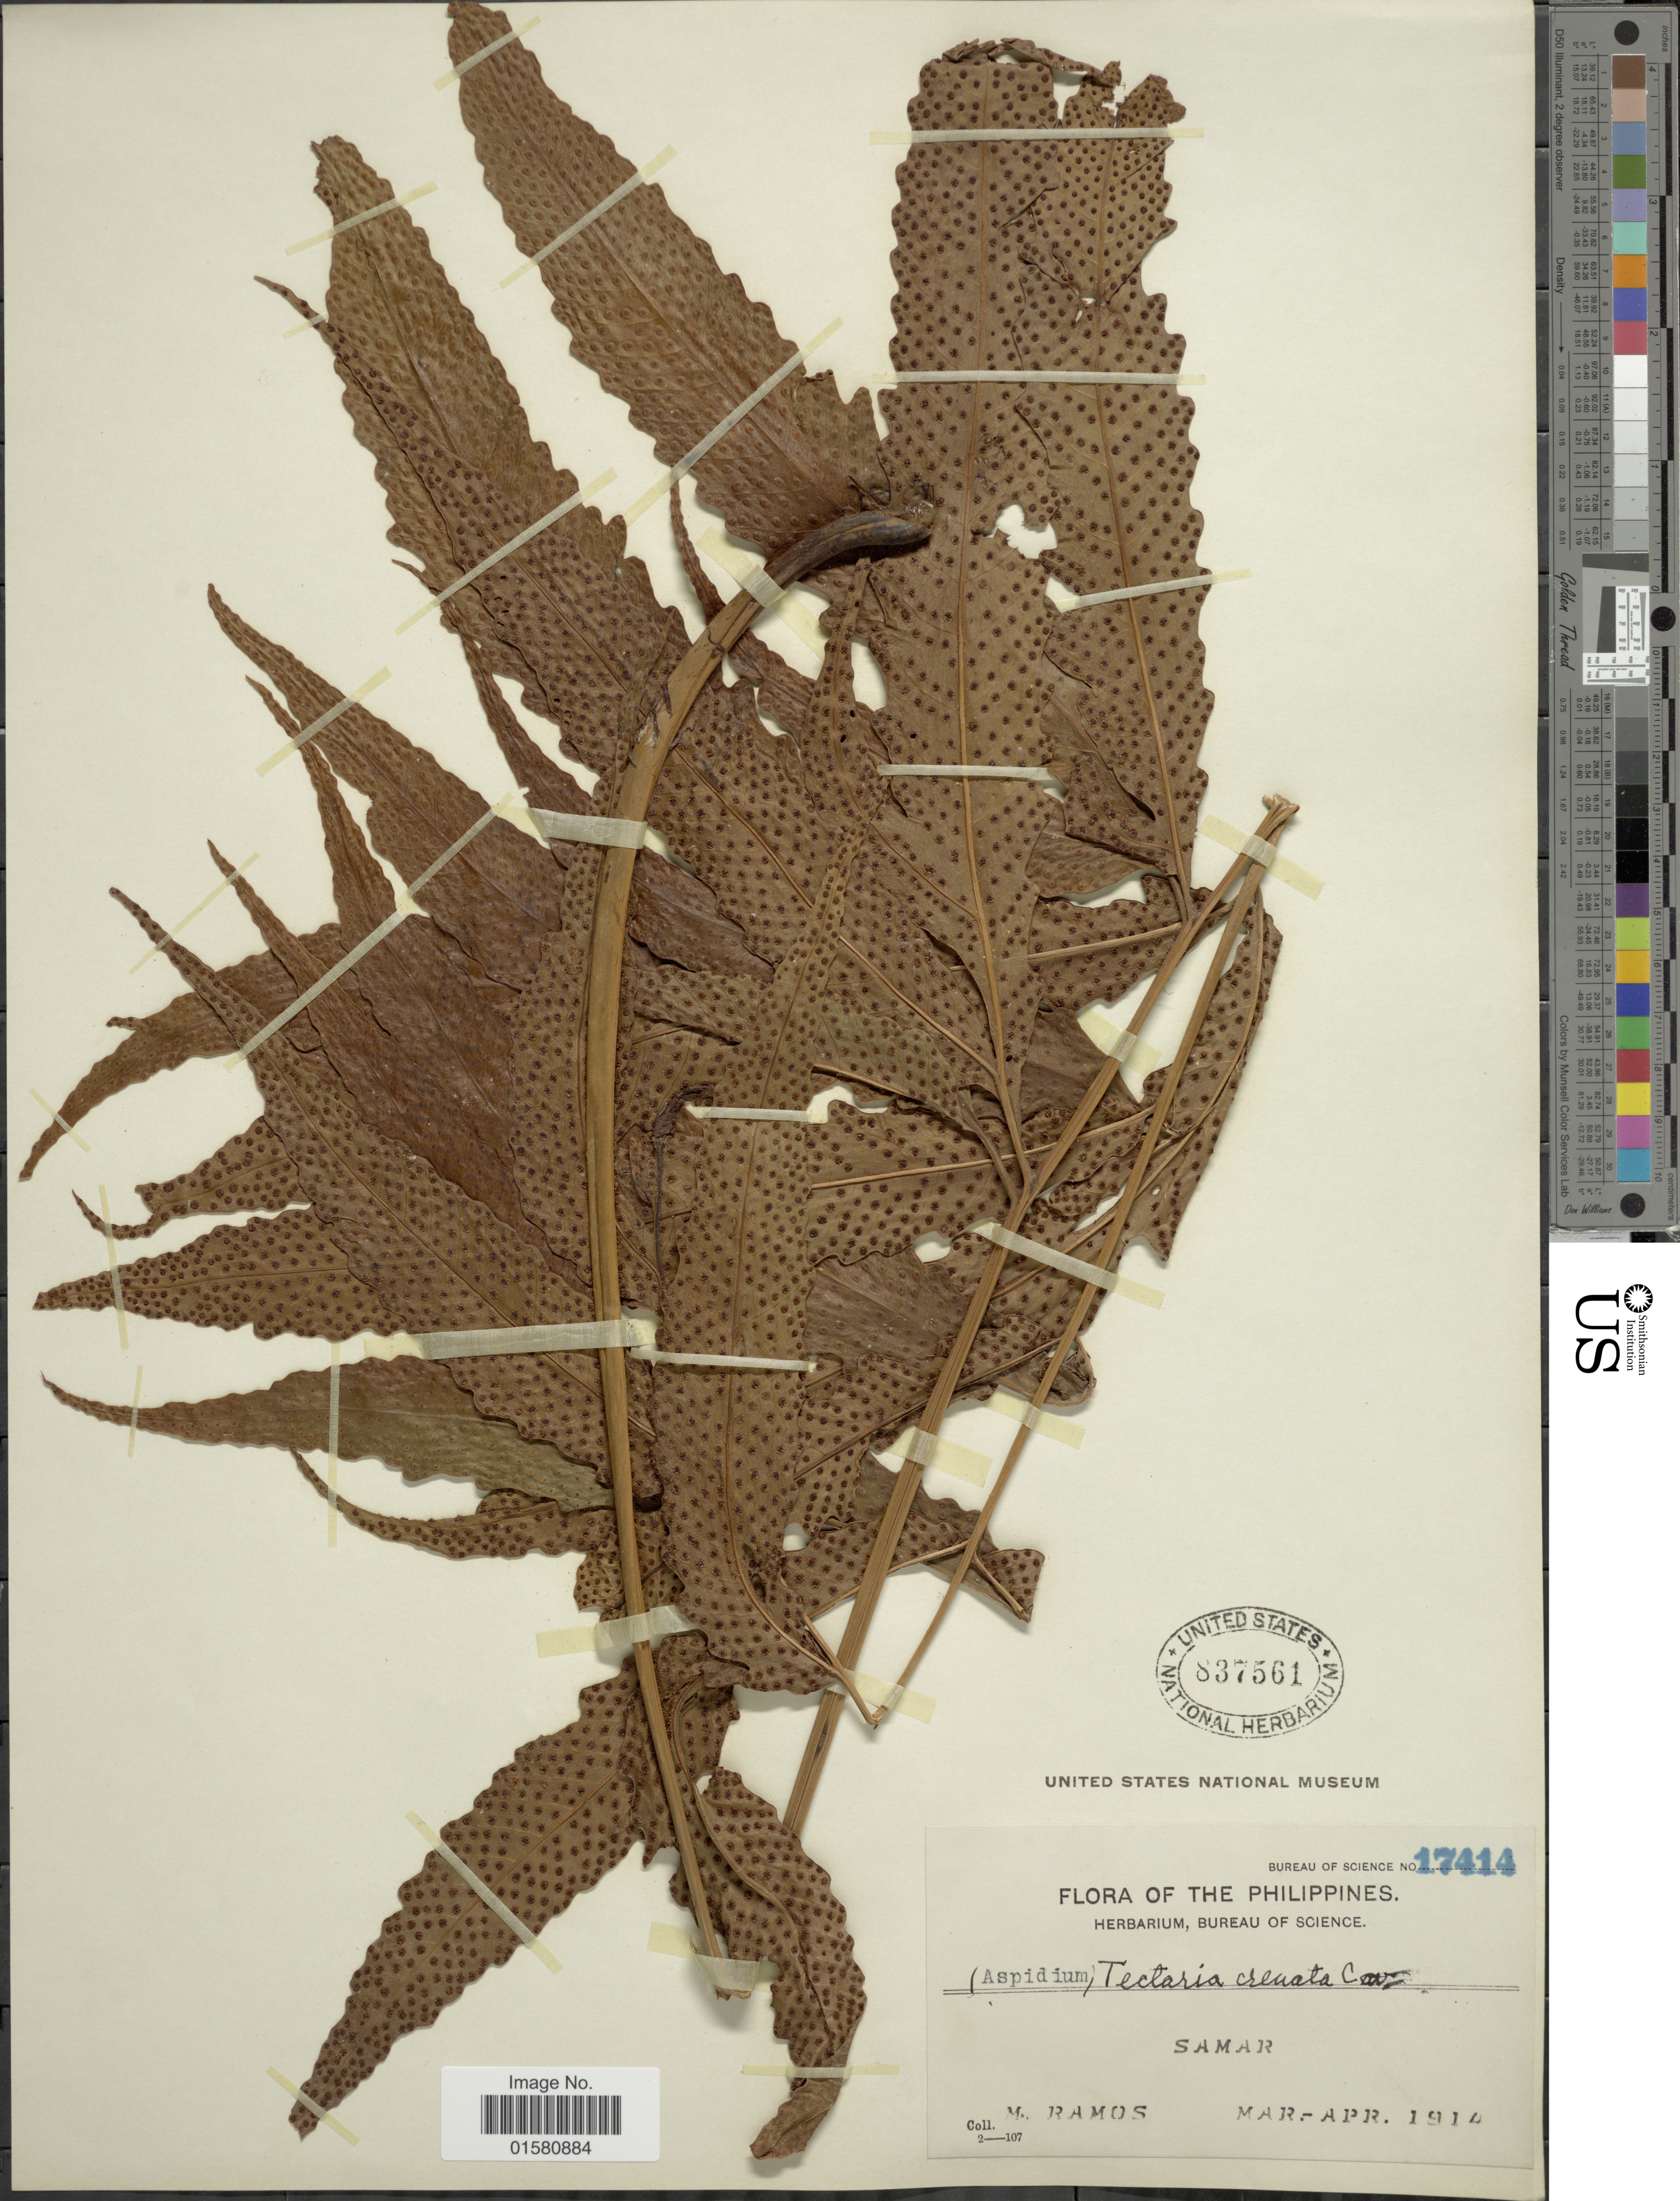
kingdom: Plantae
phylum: Tracheophyta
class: Polypodiopsida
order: Polypodiales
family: Tectariaceae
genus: Tectaria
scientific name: Tectaria crenata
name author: Cav.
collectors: M. Ramos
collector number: Bureau of Science 17414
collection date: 1914-03/1914-04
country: Philippines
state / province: Eastern Visayas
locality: Samar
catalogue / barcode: US 837561